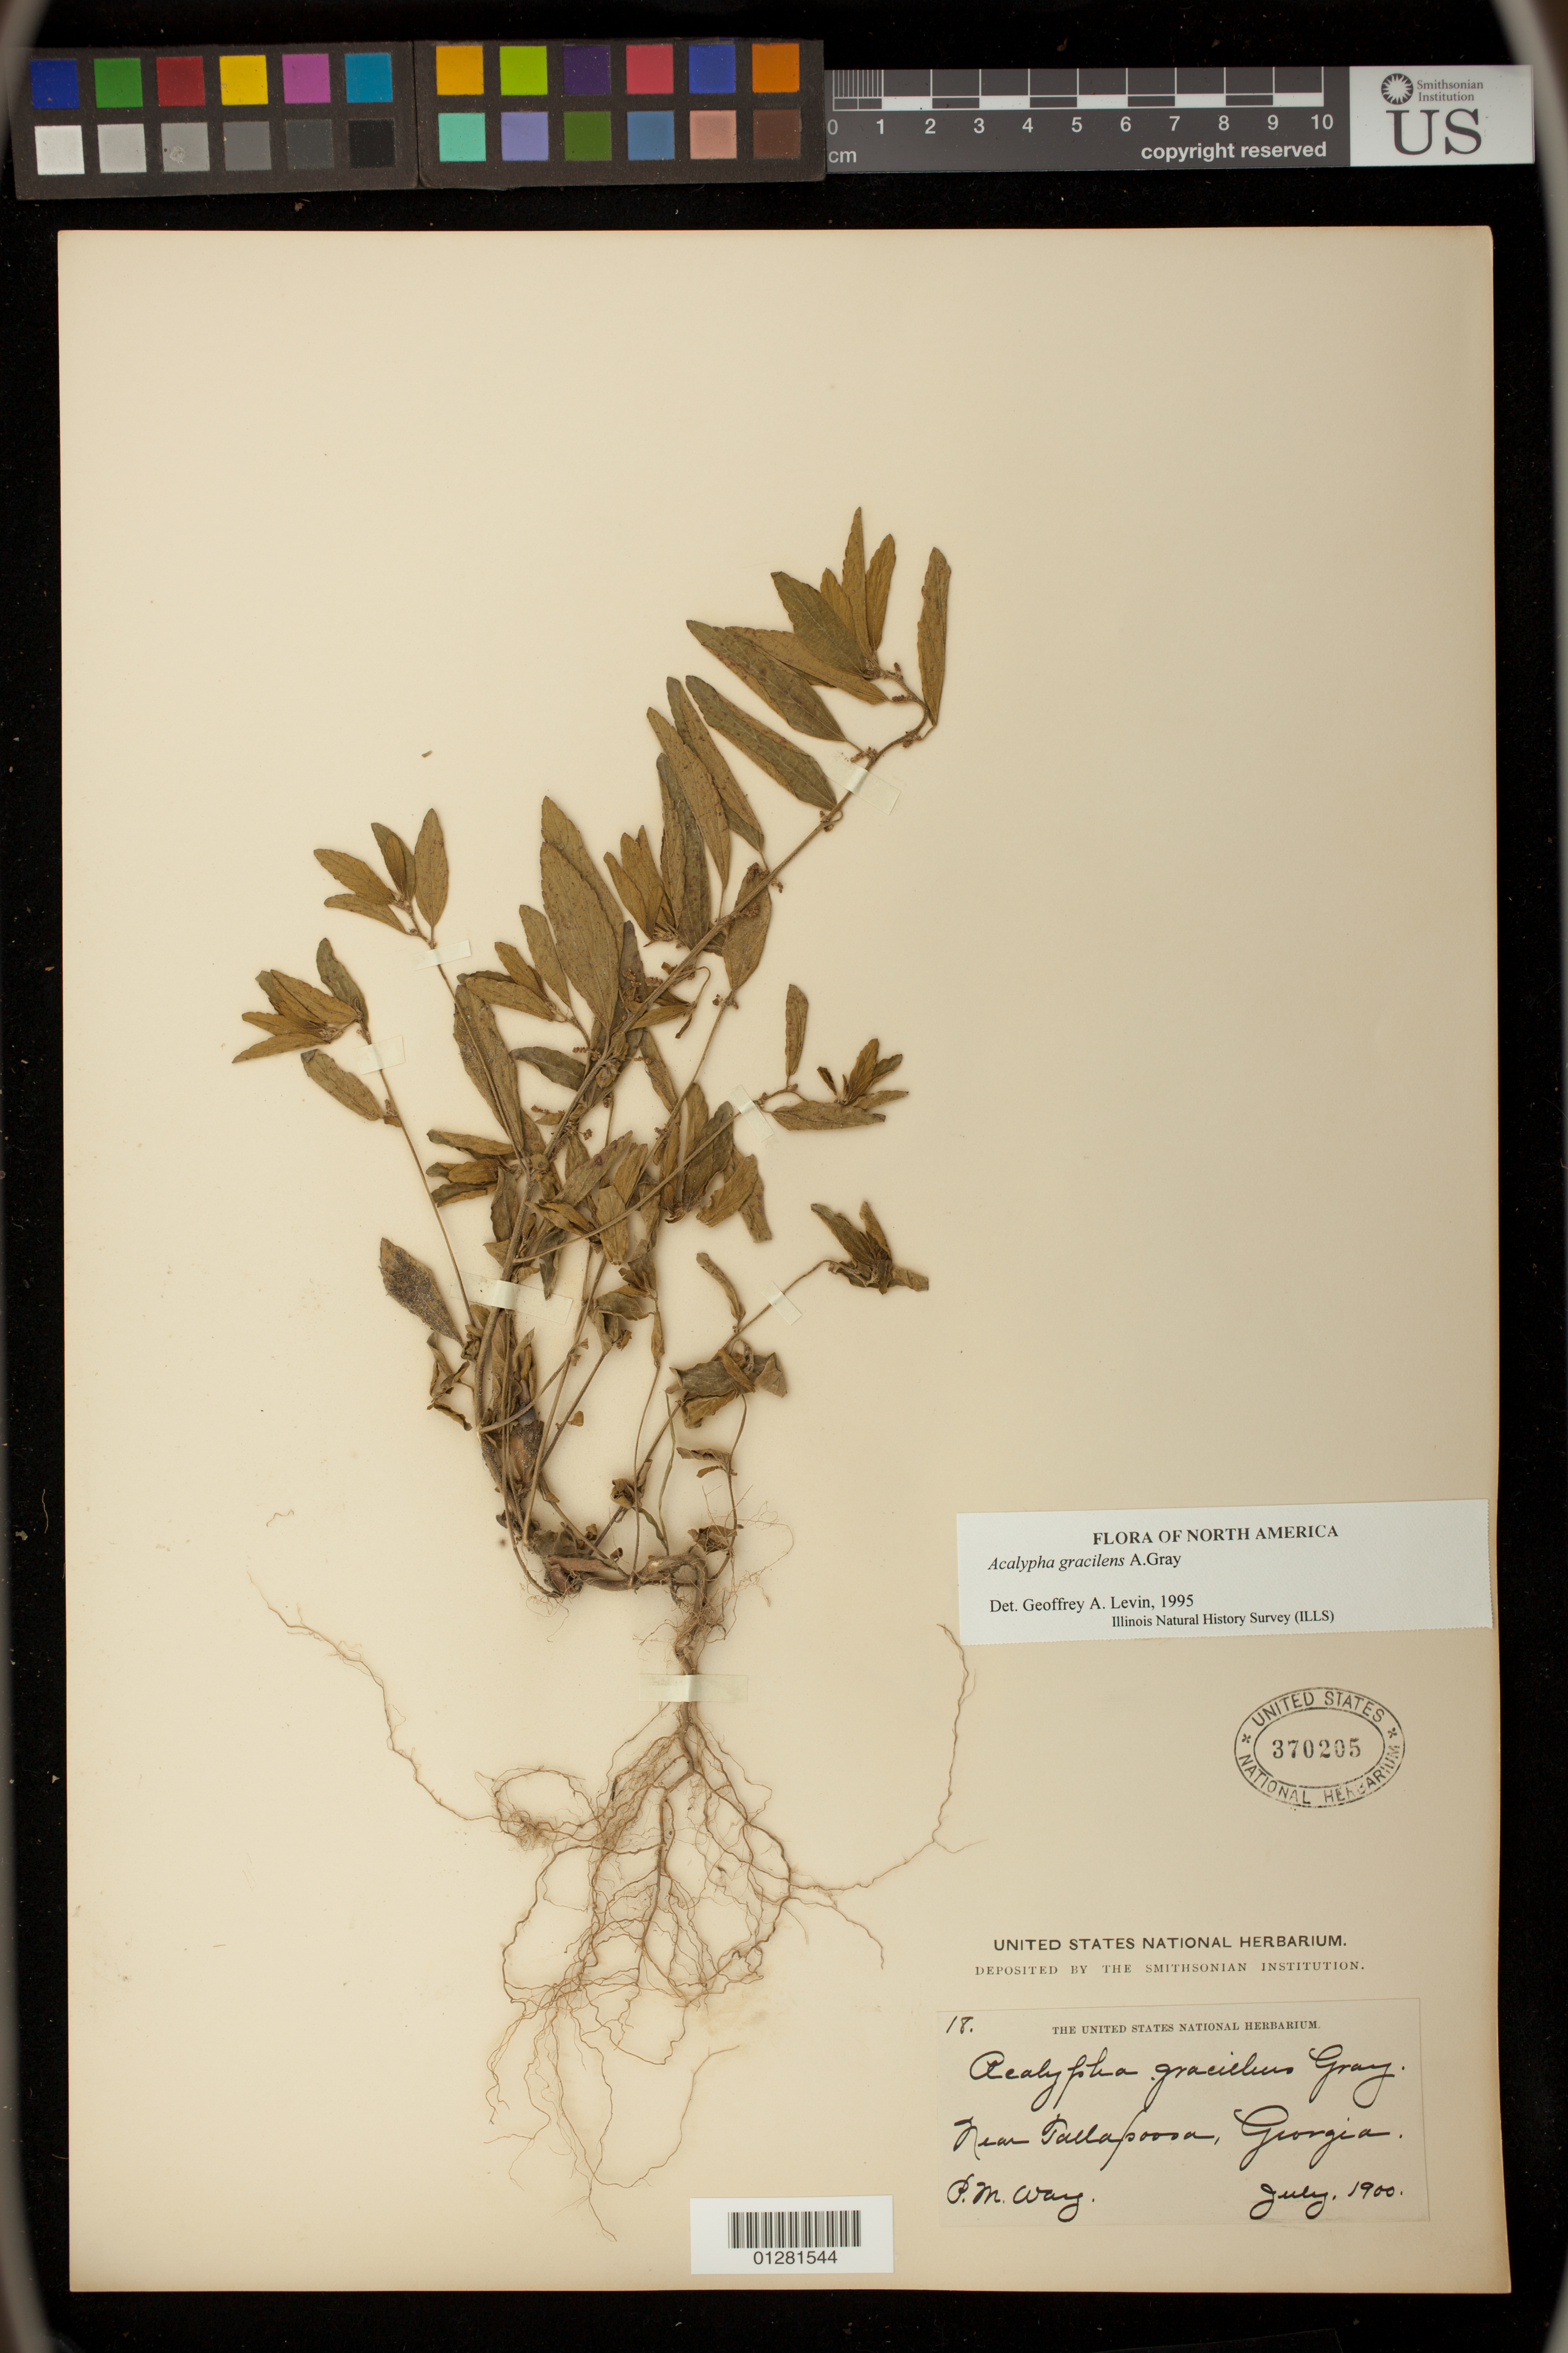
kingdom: Plantae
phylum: Tracheophyta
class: Magnoliopsida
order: Malpighiales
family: Euphorbiaceae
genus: Acalypha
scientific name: Acalypha gracilens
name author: A. Gray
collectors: P. Way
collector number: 18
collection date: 1900-07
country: United States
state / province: Georgia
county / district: Tallapoosa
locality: Near Tallapoosa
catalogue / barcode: US 370205